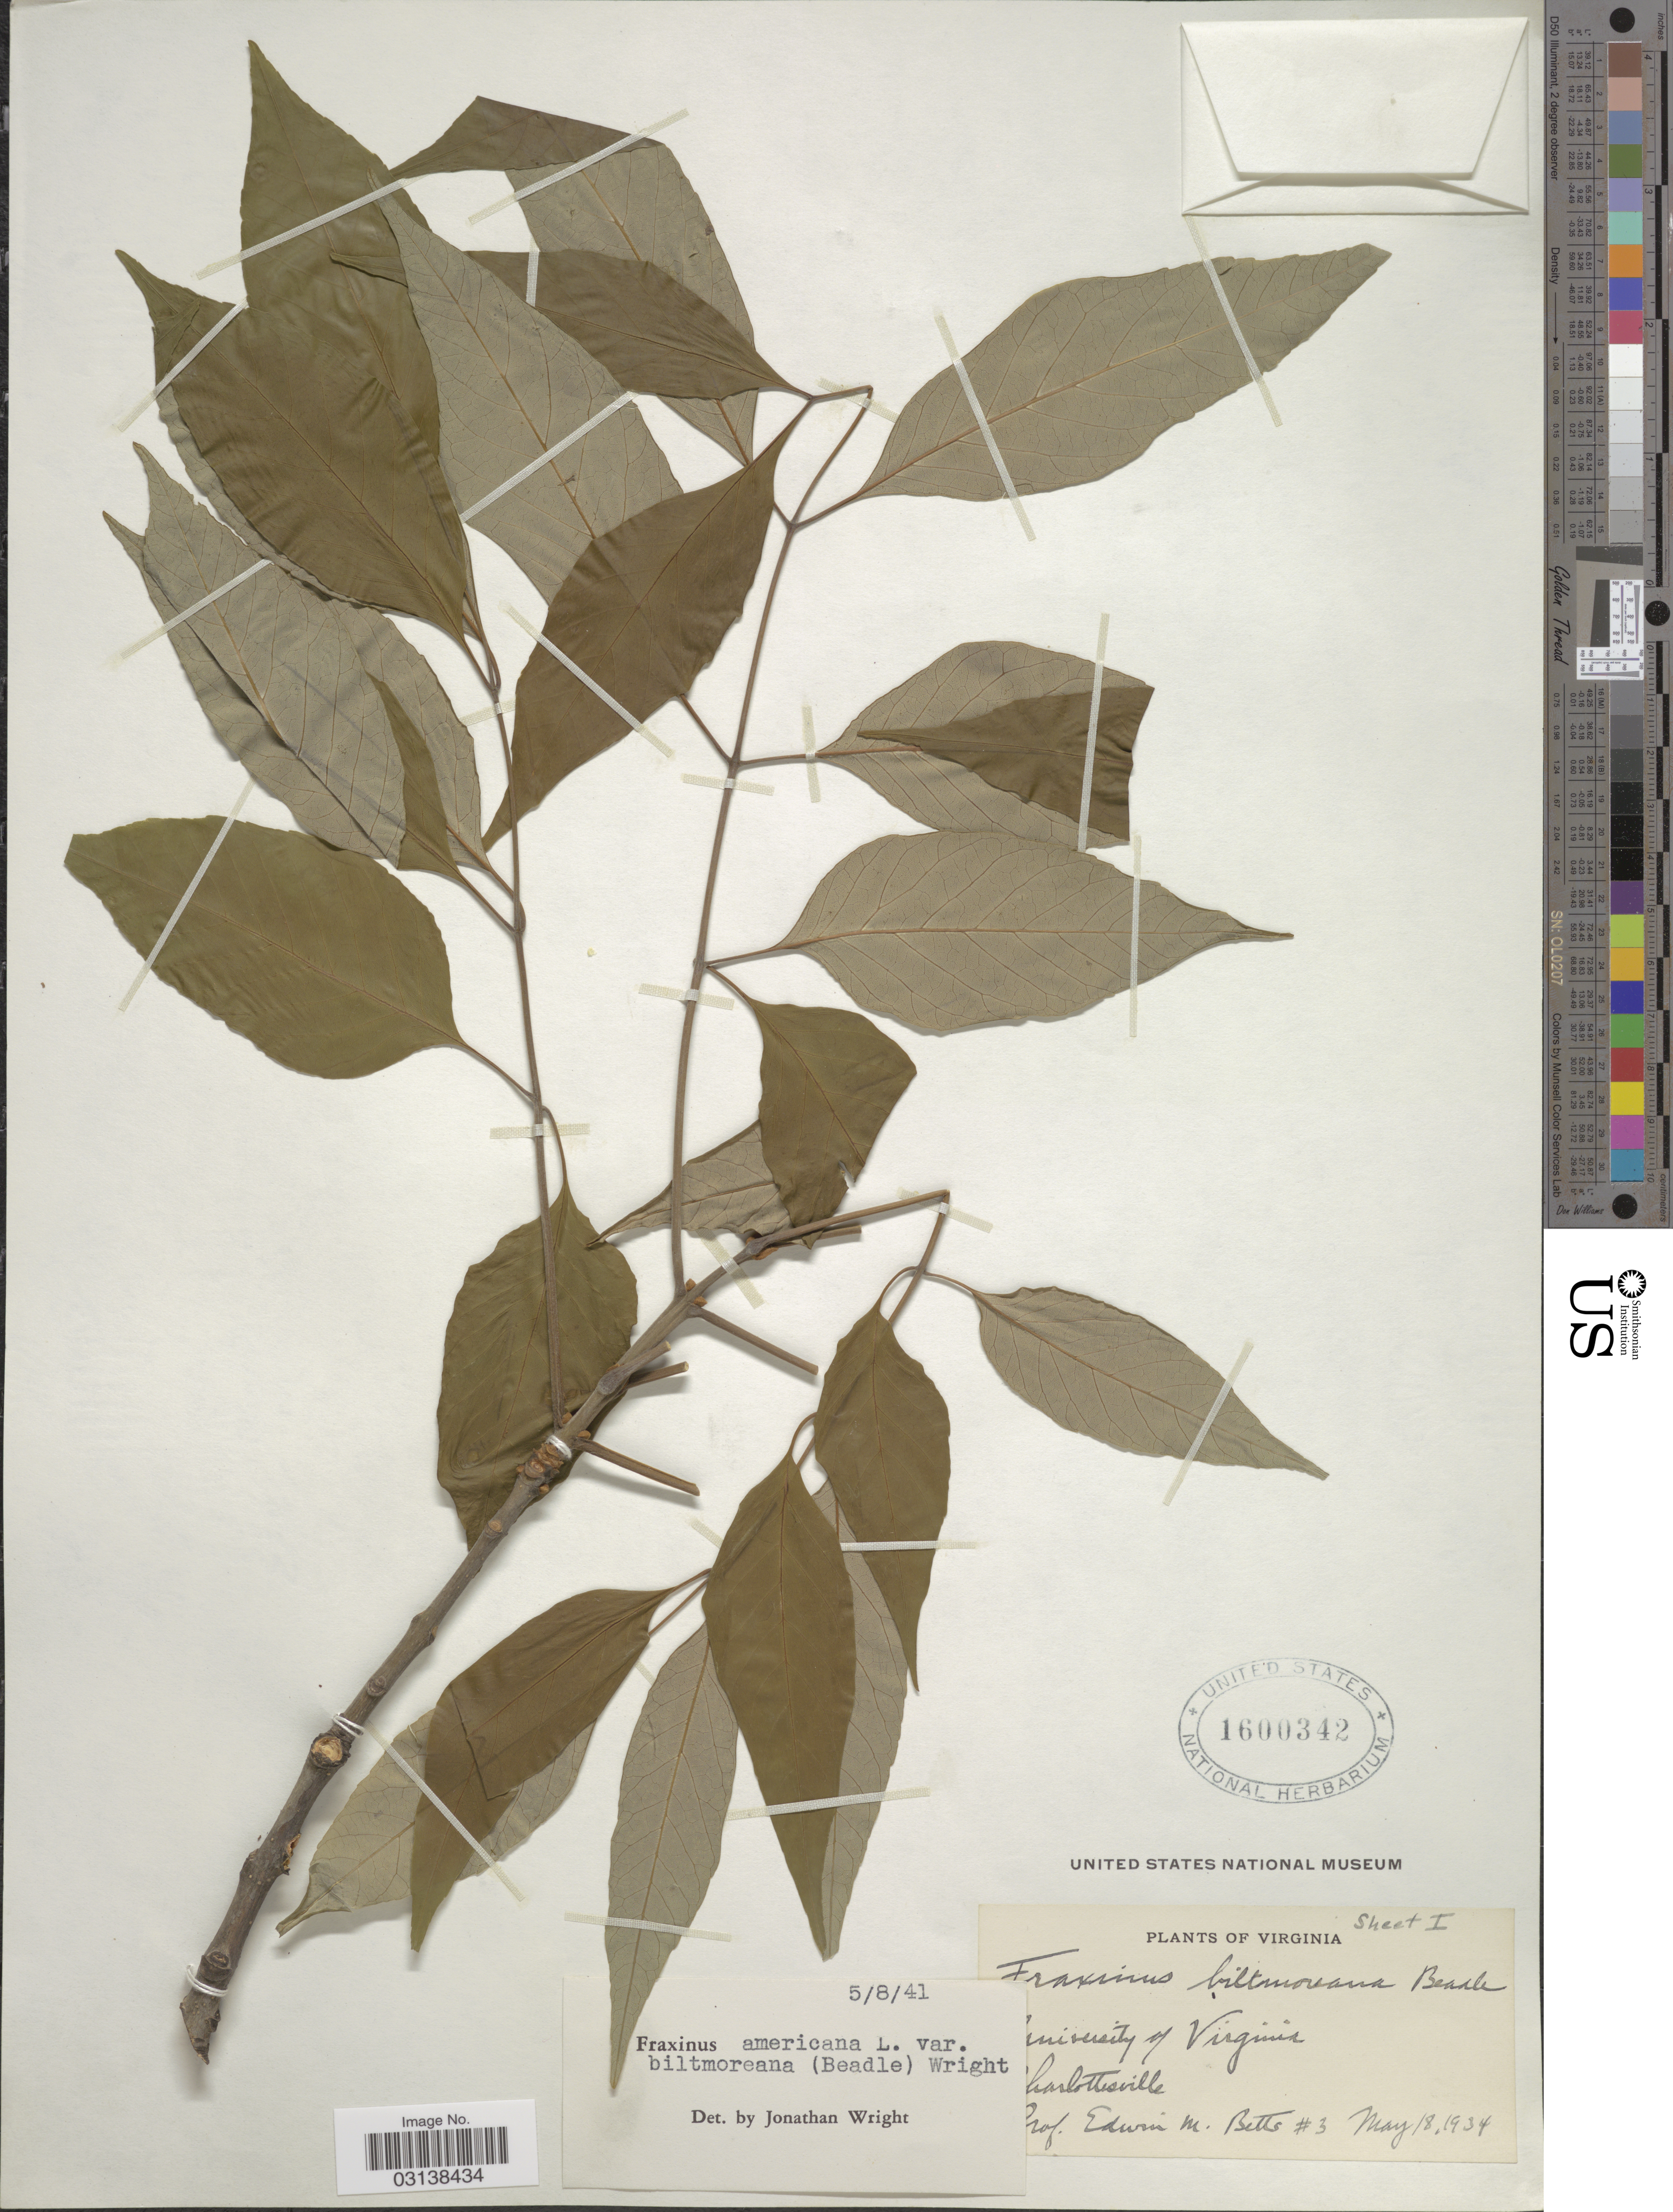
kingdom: Plantae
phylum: Tracheophyta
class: Magnoliopsida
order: Lamiales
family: Oleaceae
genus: Fraxinus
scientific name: Fraxinus americana var. biltmoreana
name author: (Beadle) J.W. Wright ex Fernald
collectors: E. Betts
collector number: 3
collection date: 1934-05-18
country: United States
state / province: Virginia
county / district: City of Charlottesville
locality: University of Virginia, Charlottesville.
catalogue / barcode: US 1600342